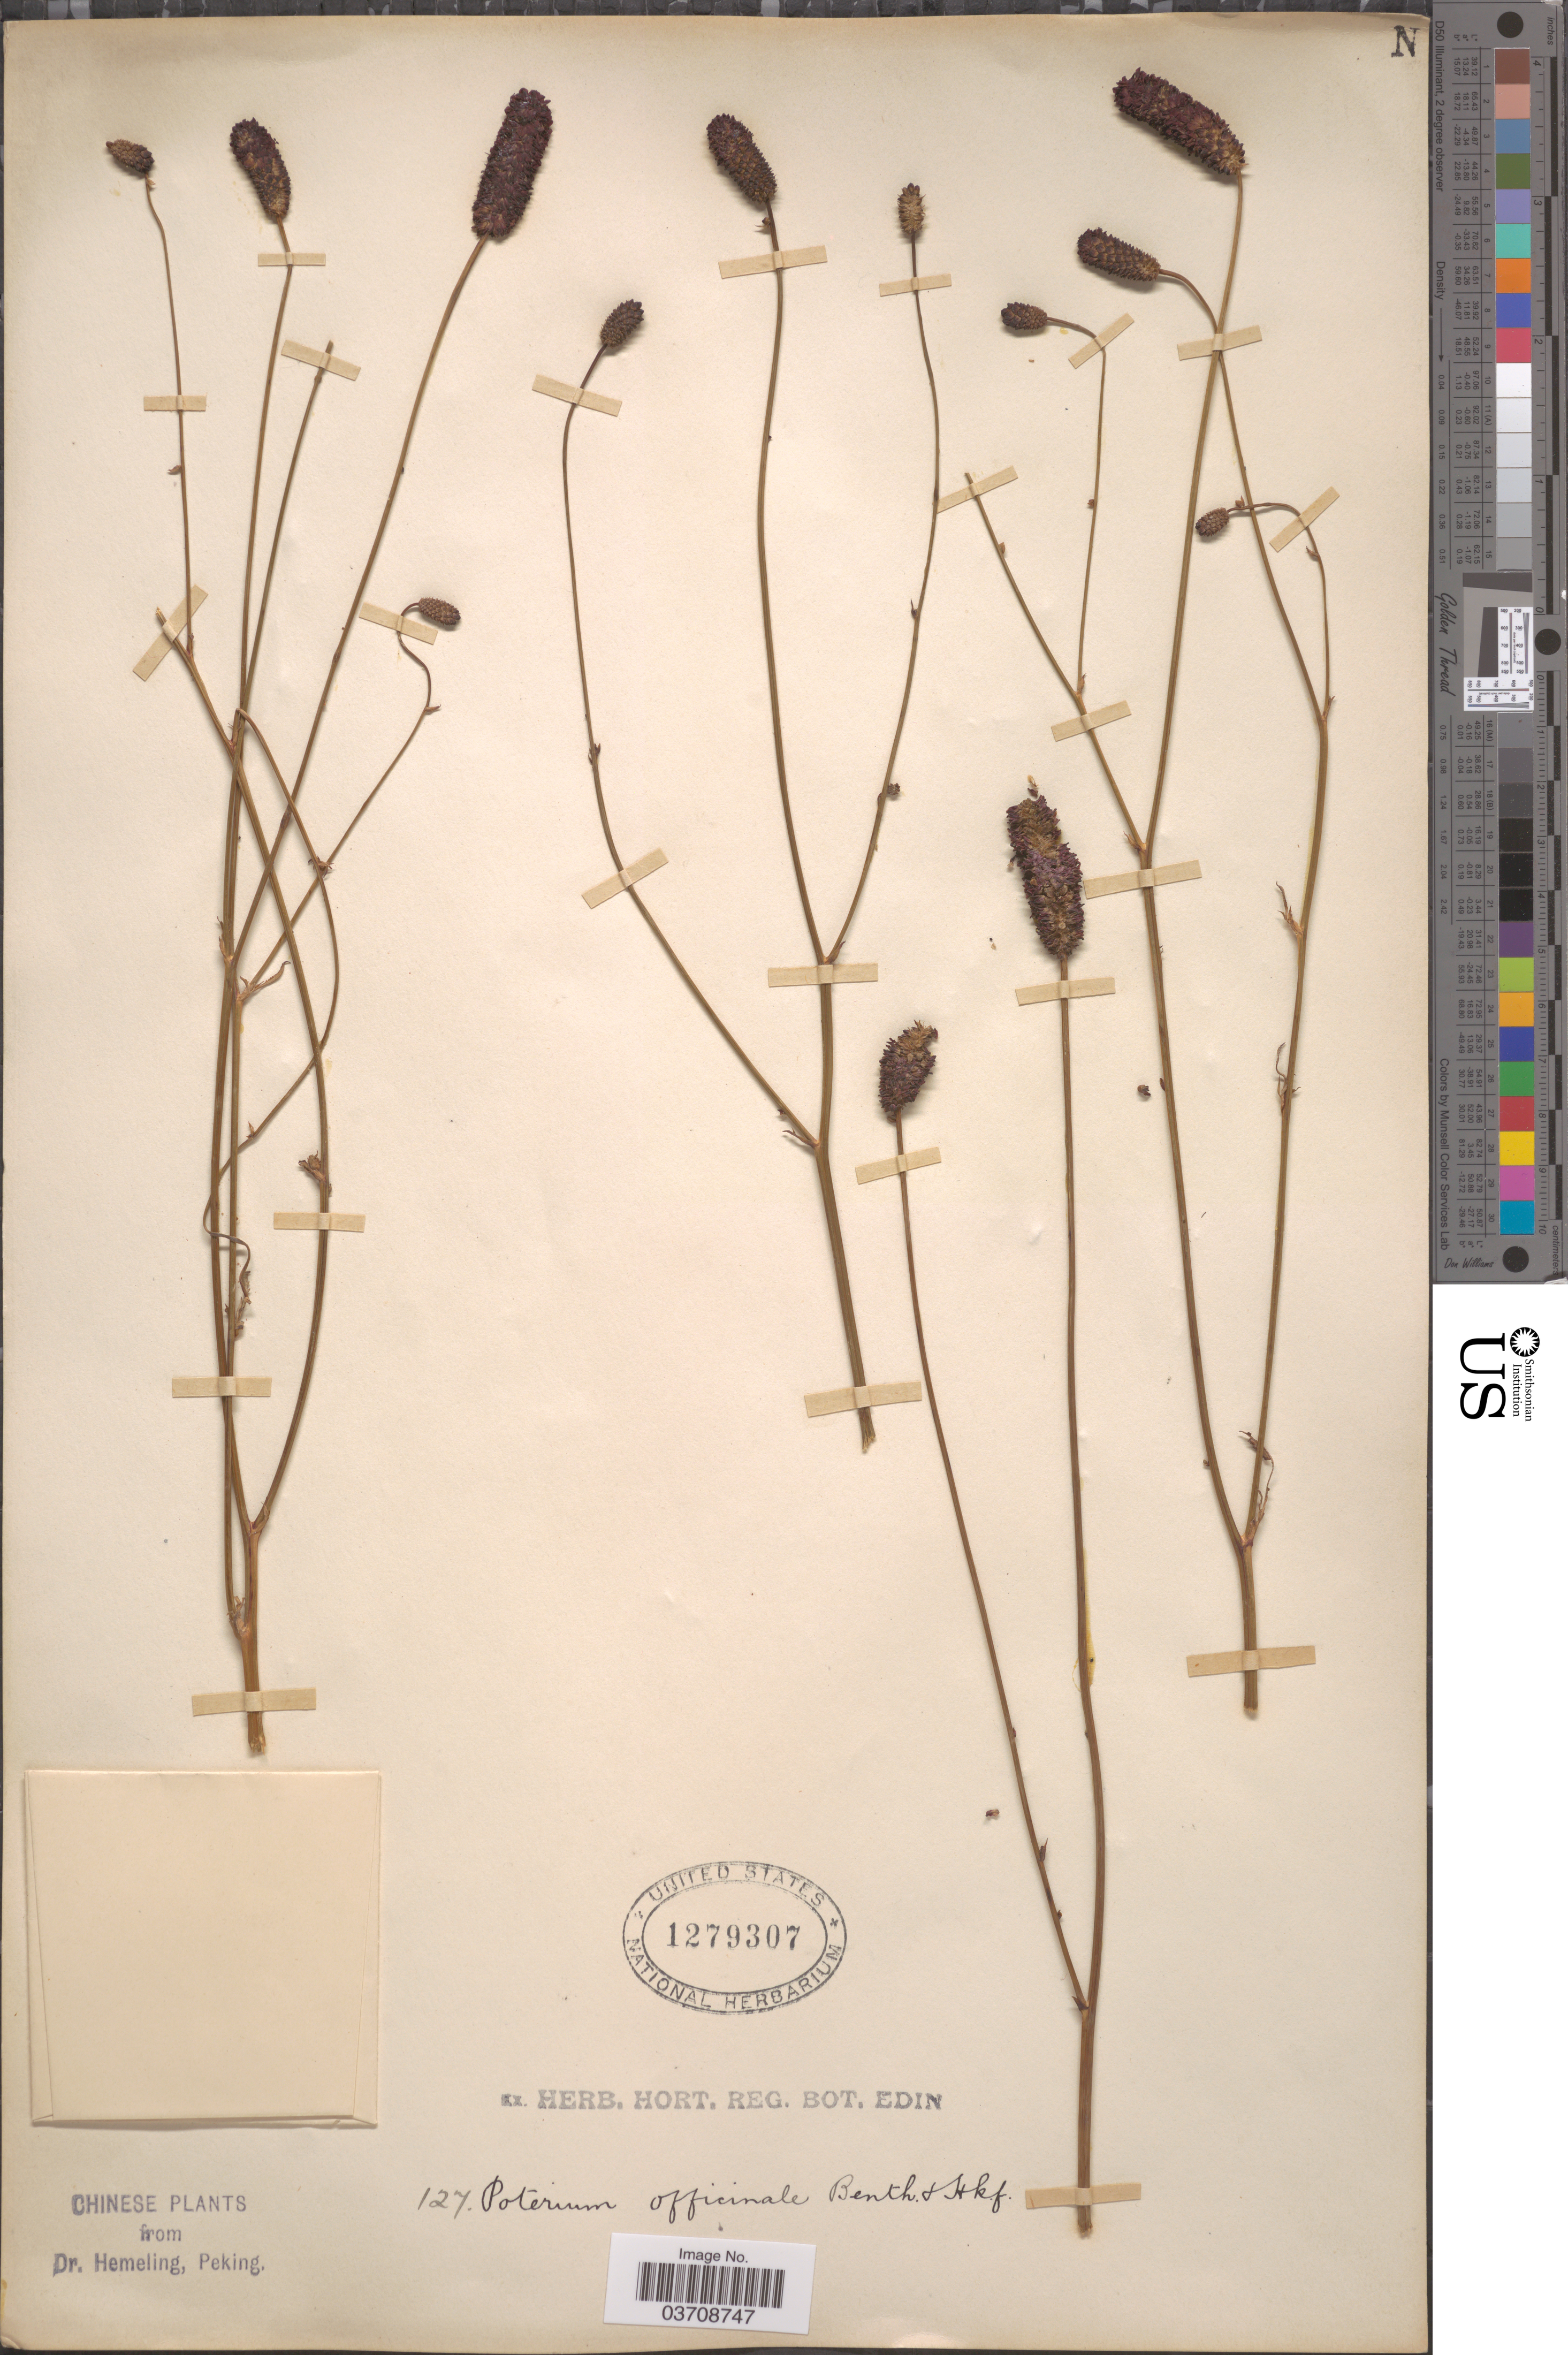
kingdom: Plantae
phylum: Tracheophyta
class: Magnoliopsida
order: Rosales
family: Rosaceae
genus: Sanguisorba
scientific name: Sanguisorba officinalis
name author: L.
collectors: -. Hemeling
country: China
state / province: Beijing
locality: Peking.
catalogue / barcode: US 1279307